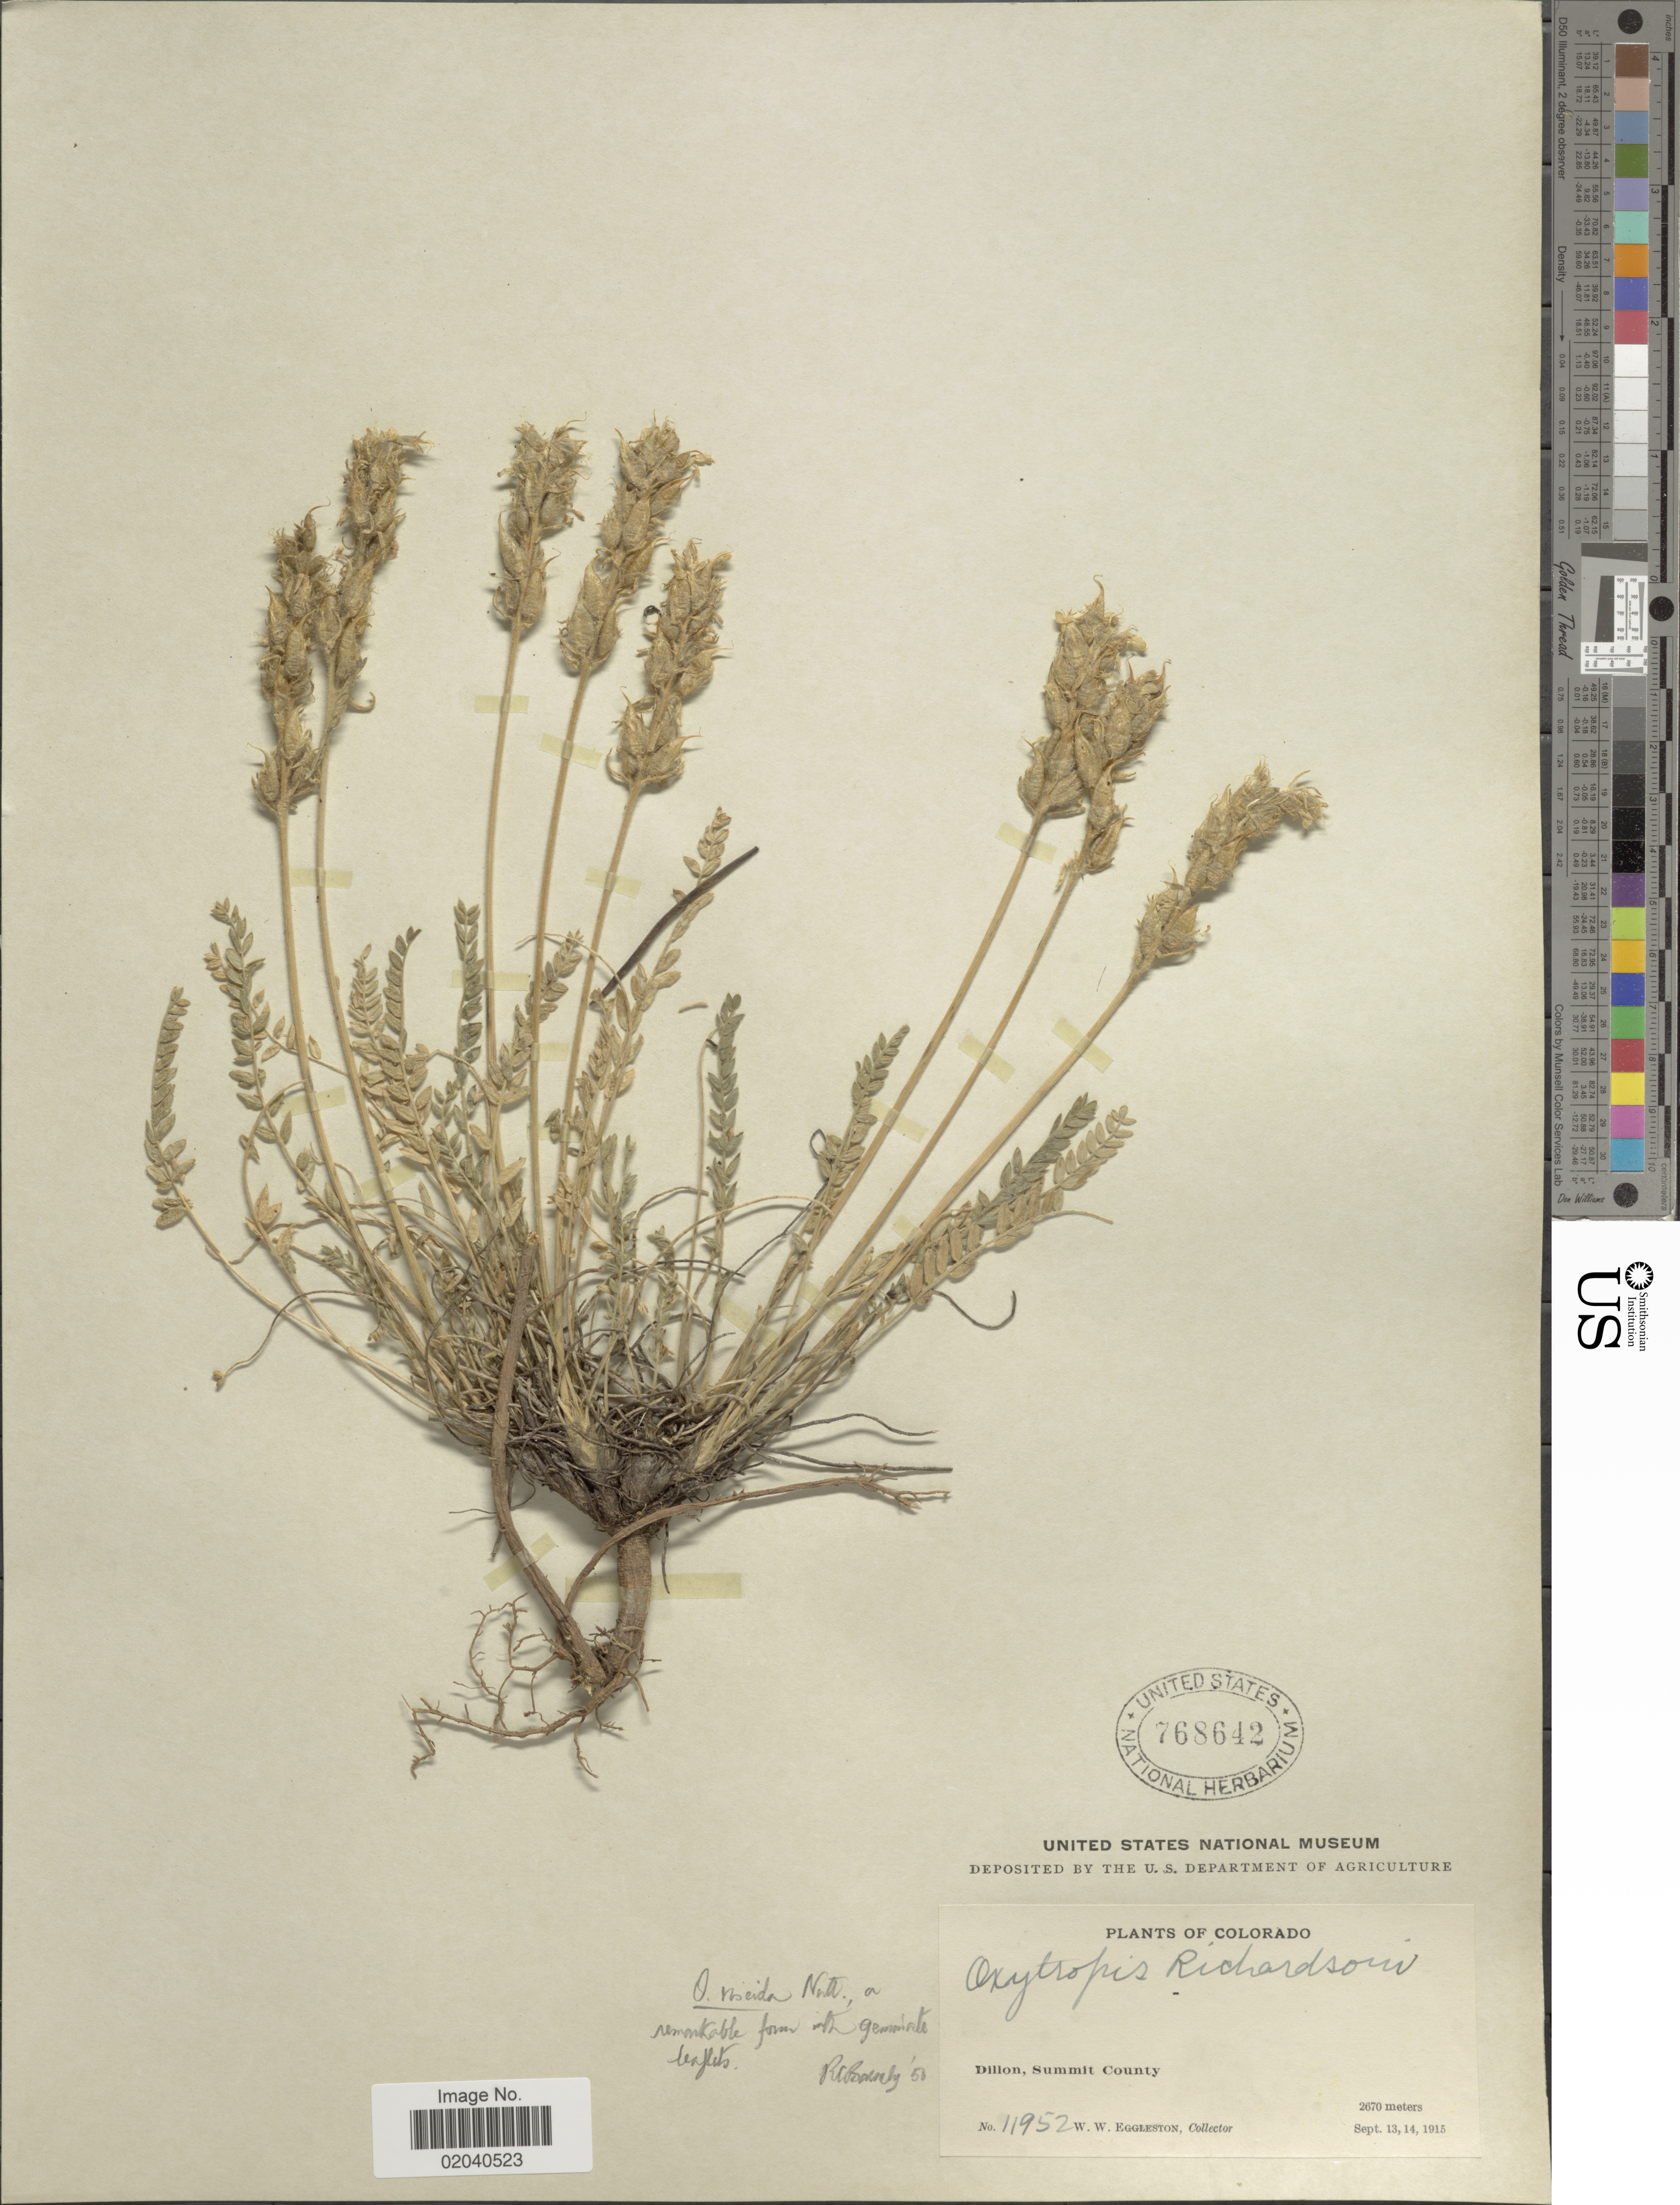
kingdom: Plantae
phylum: Tracheophyta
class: Magnoliopsida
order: Fabales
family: Fabaceae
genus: Oxytropis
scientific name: Oxytropis viscida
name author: Nutt.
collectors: W. W. Eggleston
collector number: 11952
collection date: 1915-09-13/1915-09-14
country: United States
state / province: Colorado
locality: Dillon, Summit County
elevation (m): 2670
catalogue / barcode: US 768642